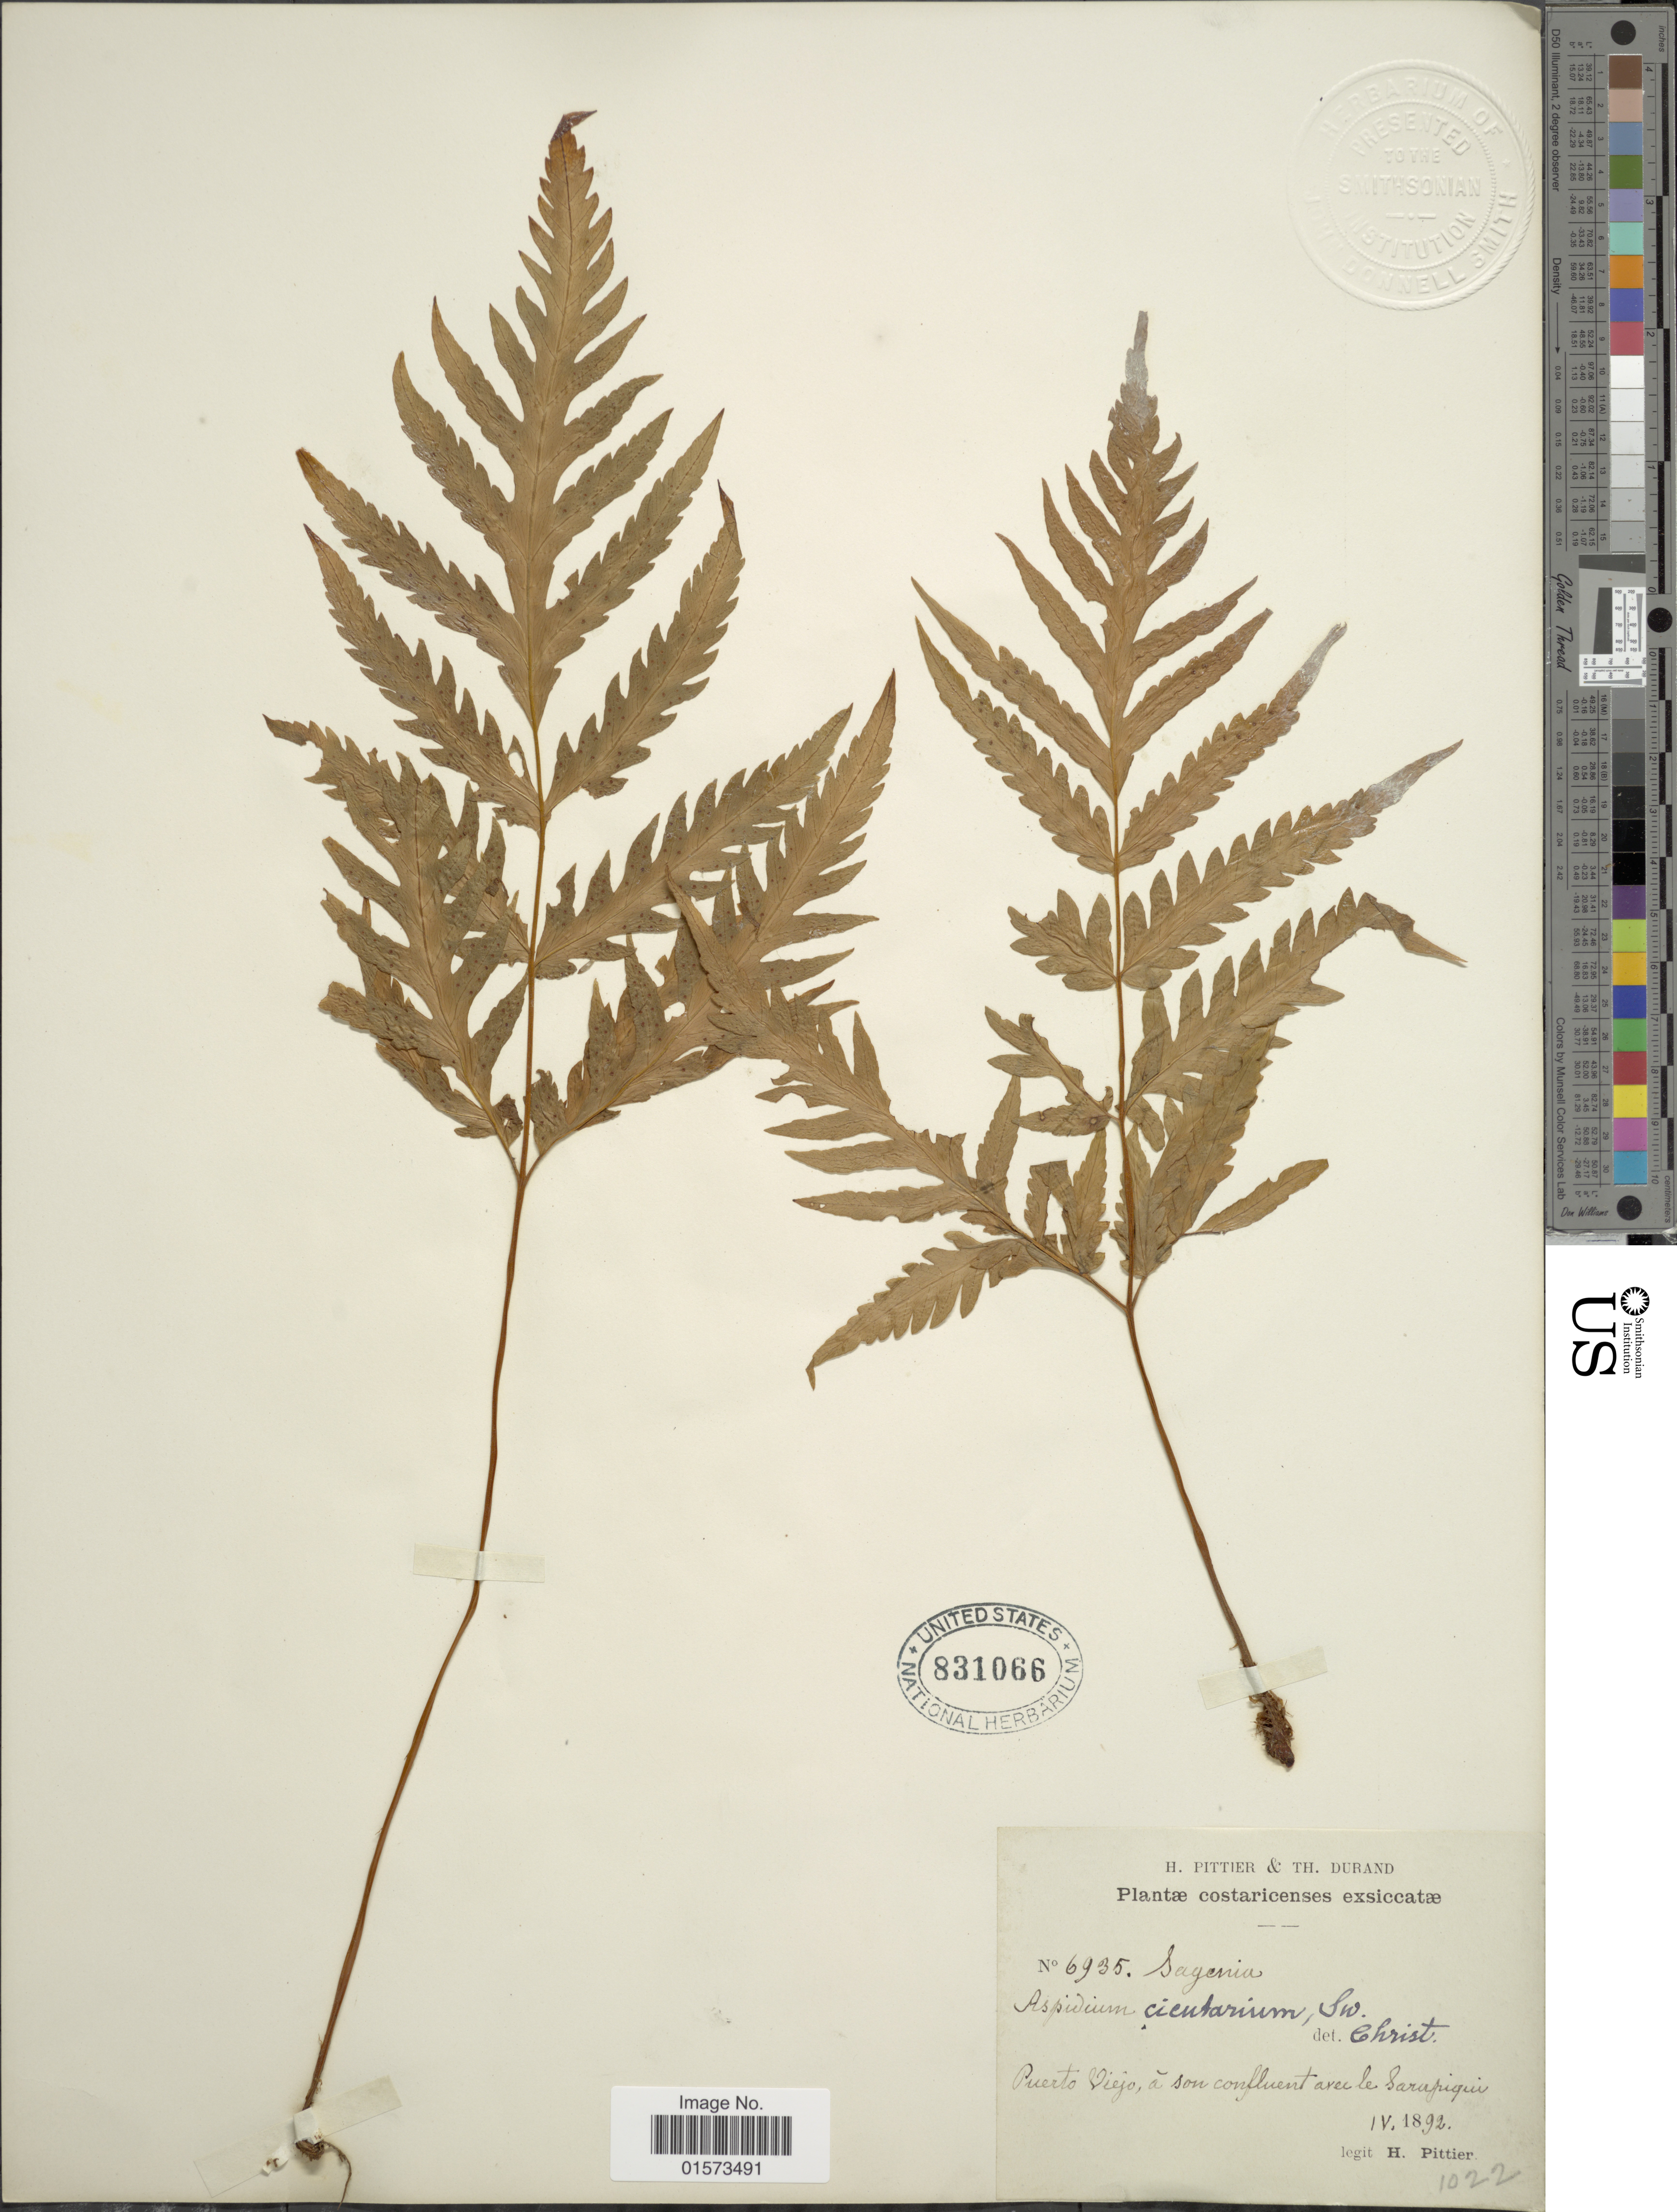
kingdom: Plantae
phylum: Tracheophyta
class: Polypodiopsida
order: Polypodiales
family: Tectariaceae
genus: Tectaria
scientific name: Tectaria mexicana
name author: (Fée) C.V. Morton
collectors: H. F. Pittier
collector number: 6935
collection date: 1892-04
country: Costa Rica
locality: Puerto Viejo, a son confluent area le Sarupiqui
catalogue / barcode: US 831066